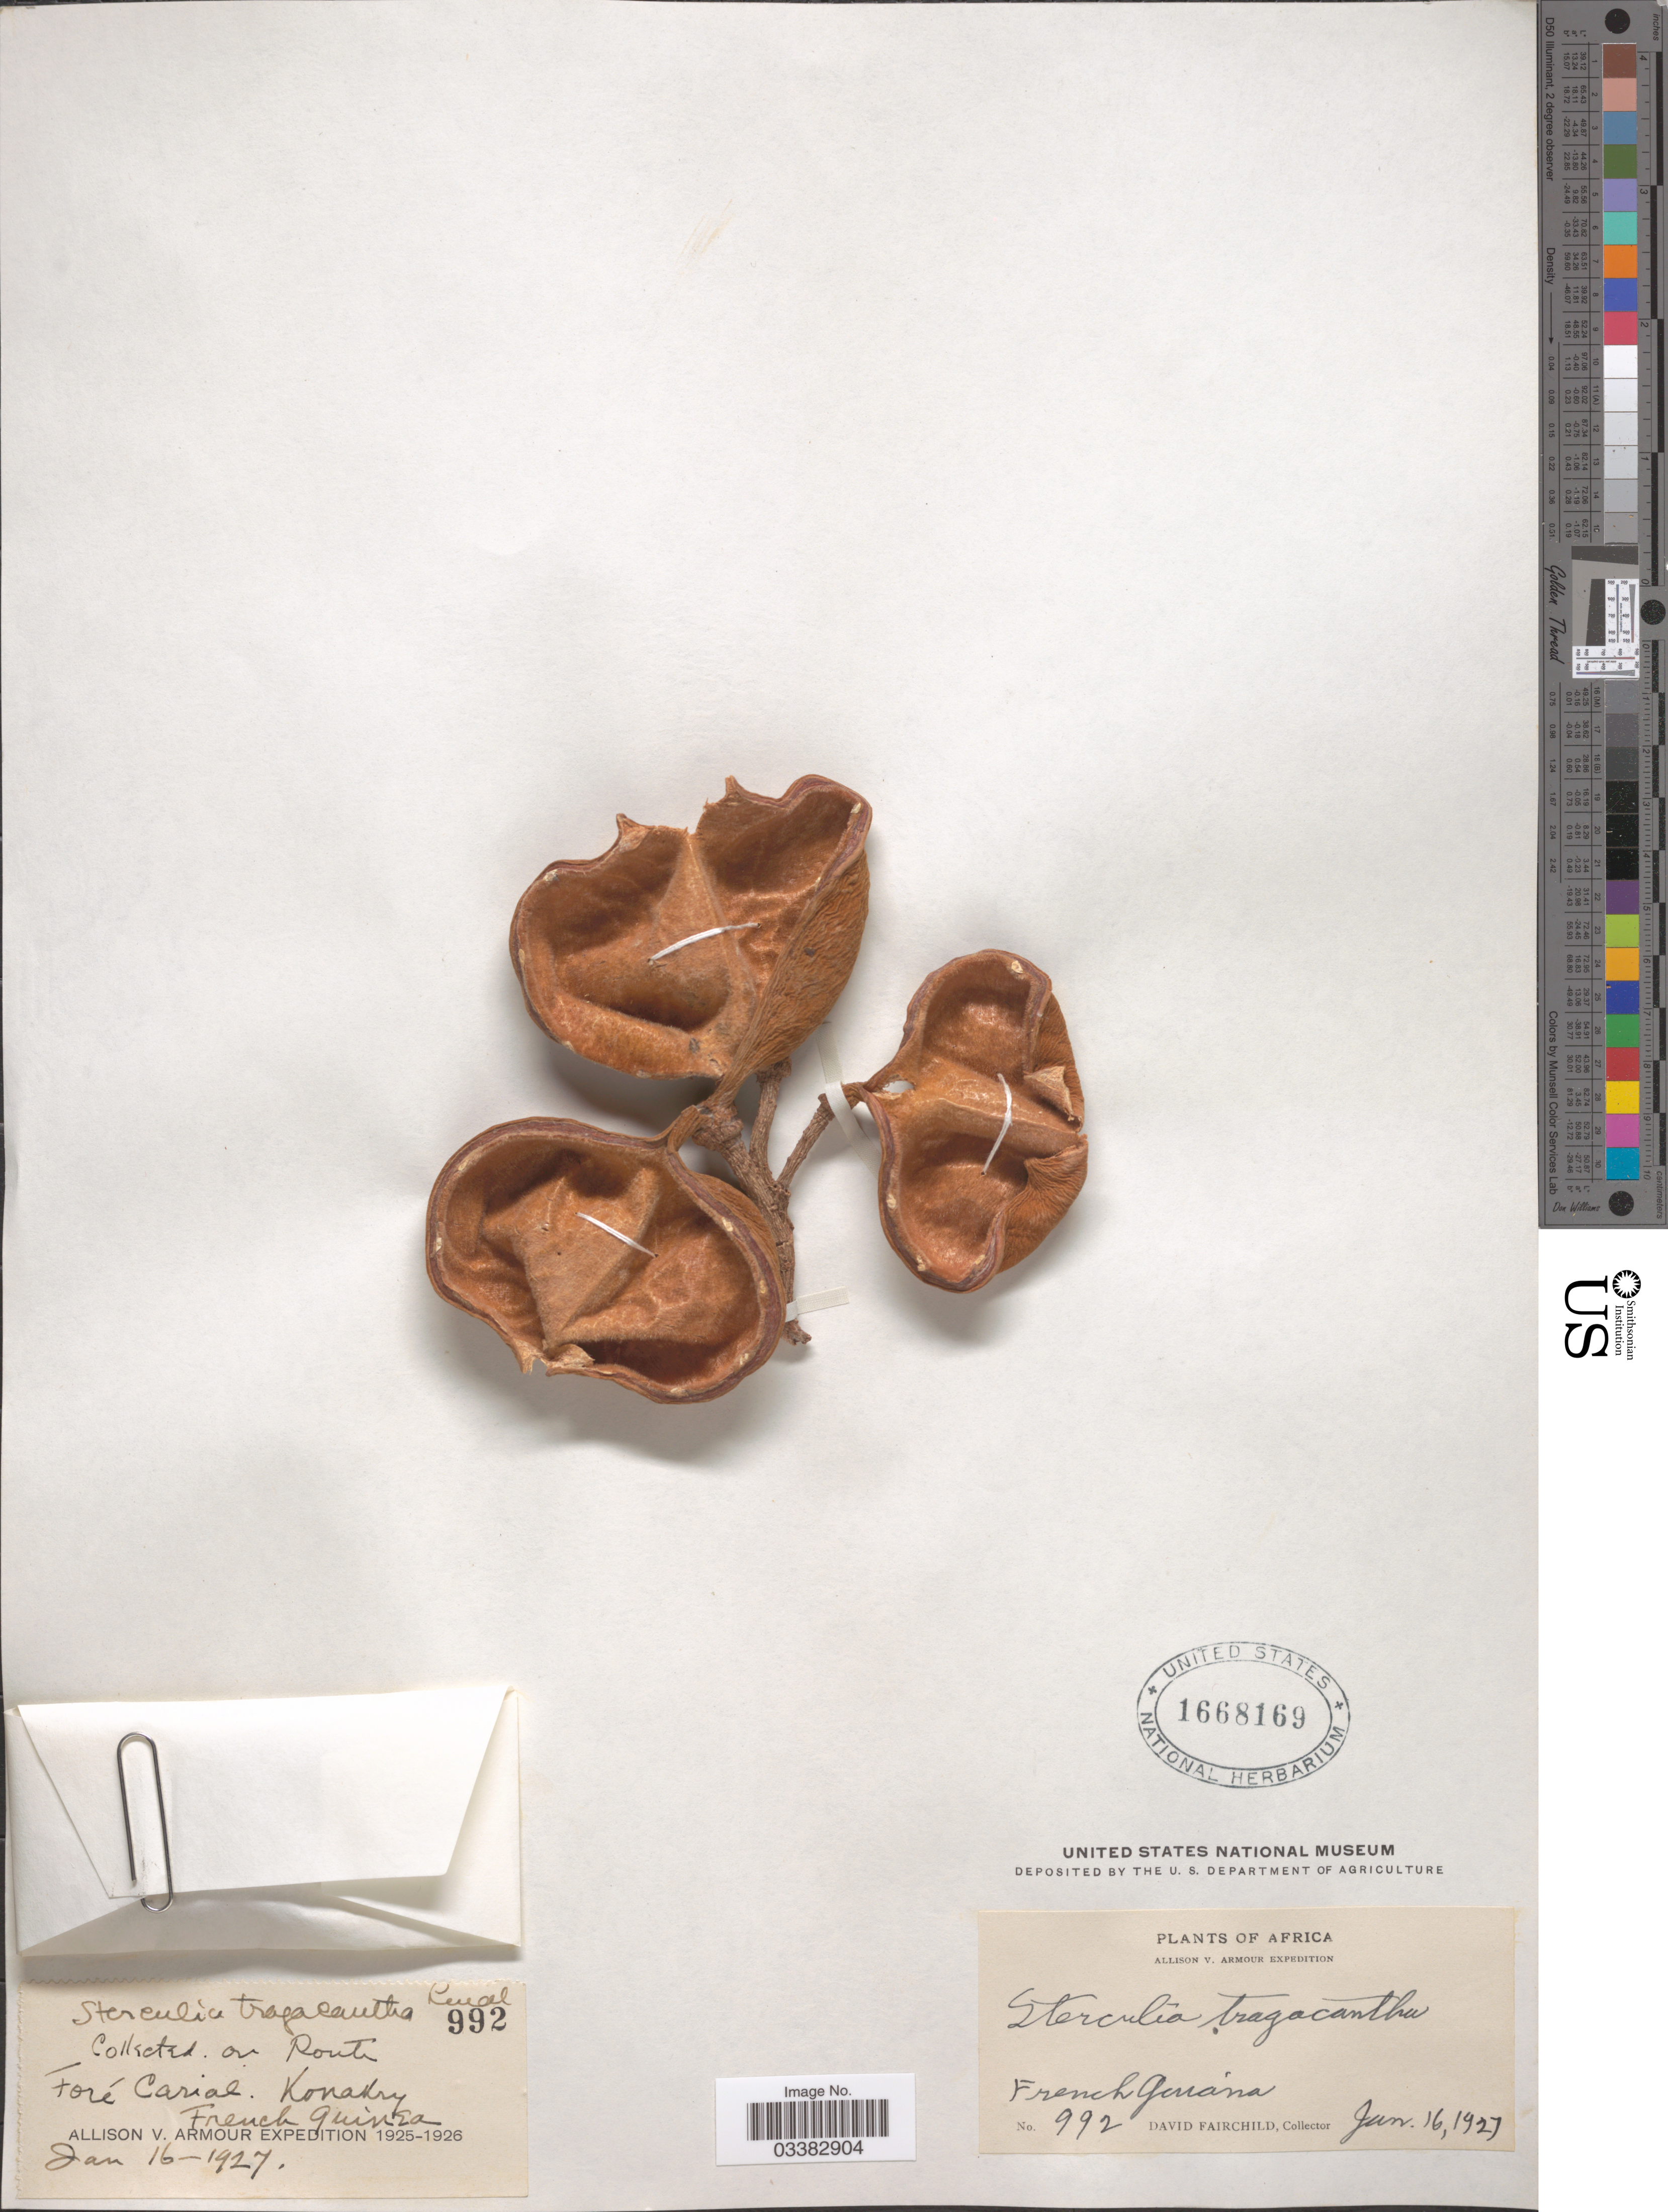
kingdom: Plantae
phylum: Tracheophyta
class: Magnoliopsida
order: Malvales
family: Malvaceae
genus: Sterculia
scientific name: Sterculia tragacantha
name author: Lindl.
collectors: D. Fairchild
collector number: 992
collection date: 1927-01-16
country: French Guiana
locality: Route Foré Carial. Konakry.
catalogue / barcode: US 1668169